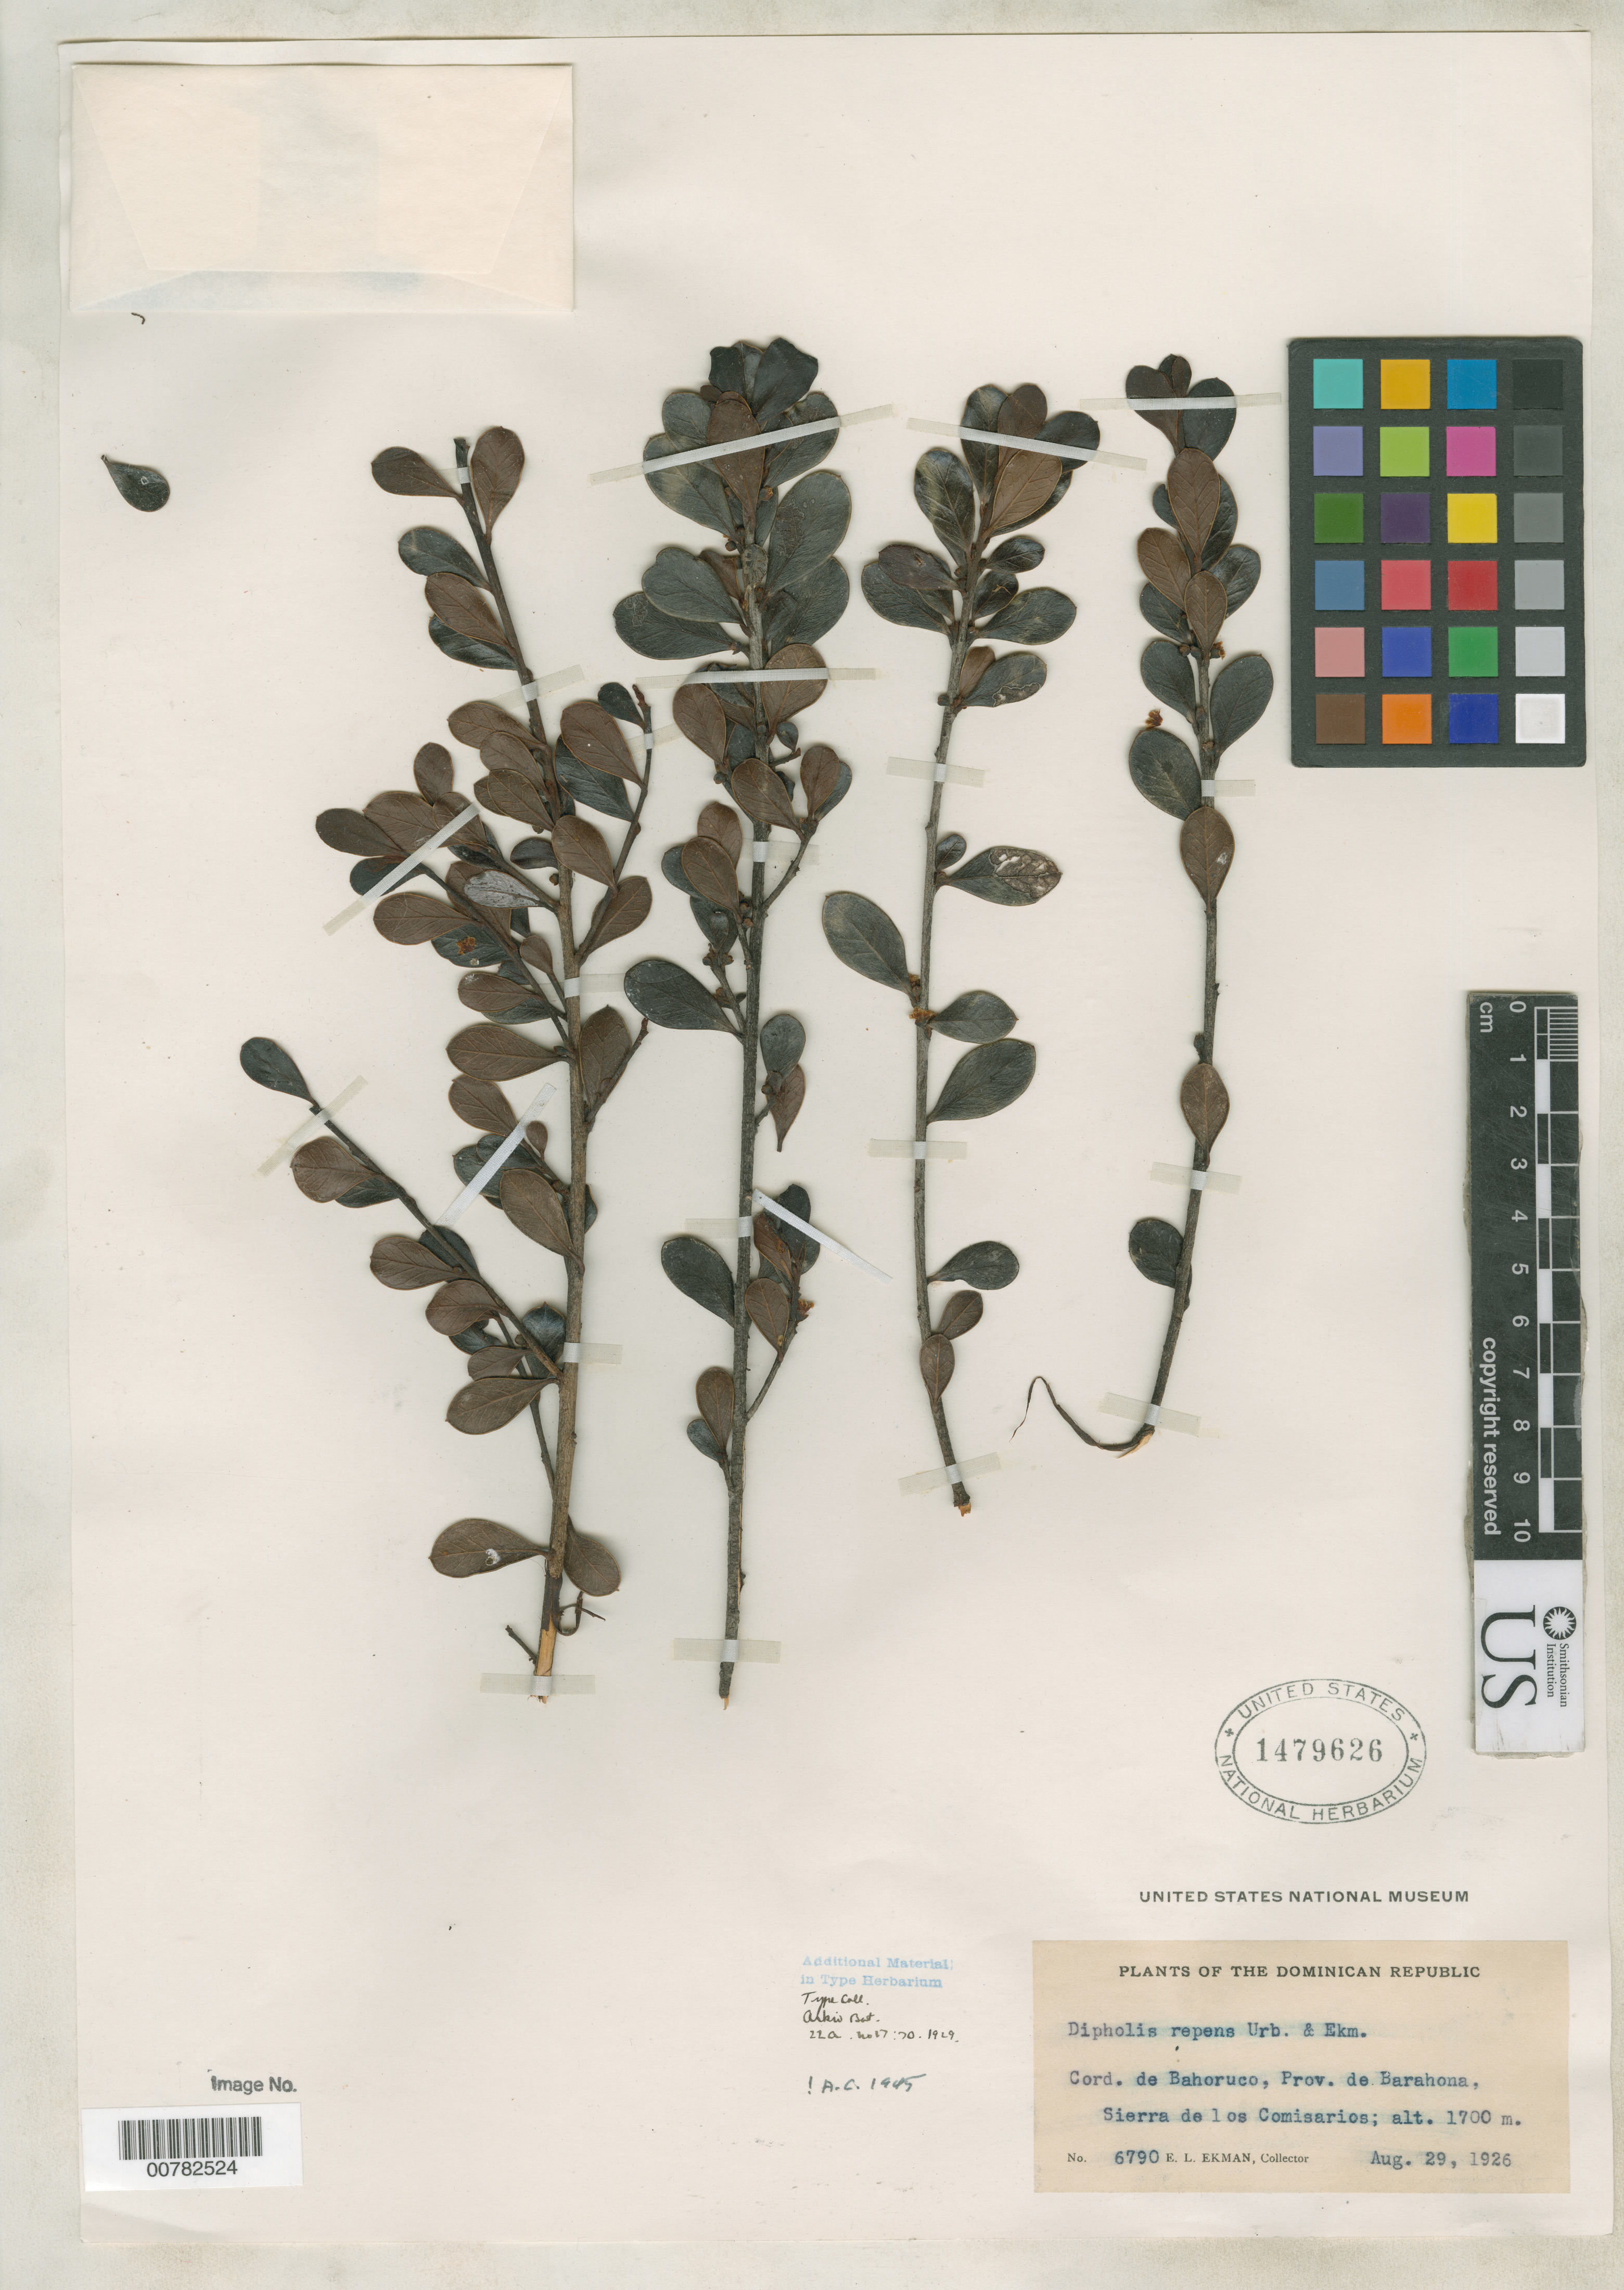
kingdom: Plantae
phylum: Tracheophyta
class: Magnoliopsida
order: Ericales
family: Sapotaceae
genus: Dipholis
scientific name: Dipholis repens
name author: Urb. & Ekman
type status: Isotype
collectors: E. L. Ekman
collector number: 6790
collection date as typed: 29 Aug 1926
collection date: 1926-08-29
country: Dominican Republic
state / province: Barahona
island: Hispaniola Island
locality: Cordillera Bahoruco, Sierra de Los Comisarios.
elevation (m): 1700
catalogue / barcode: US 1479626